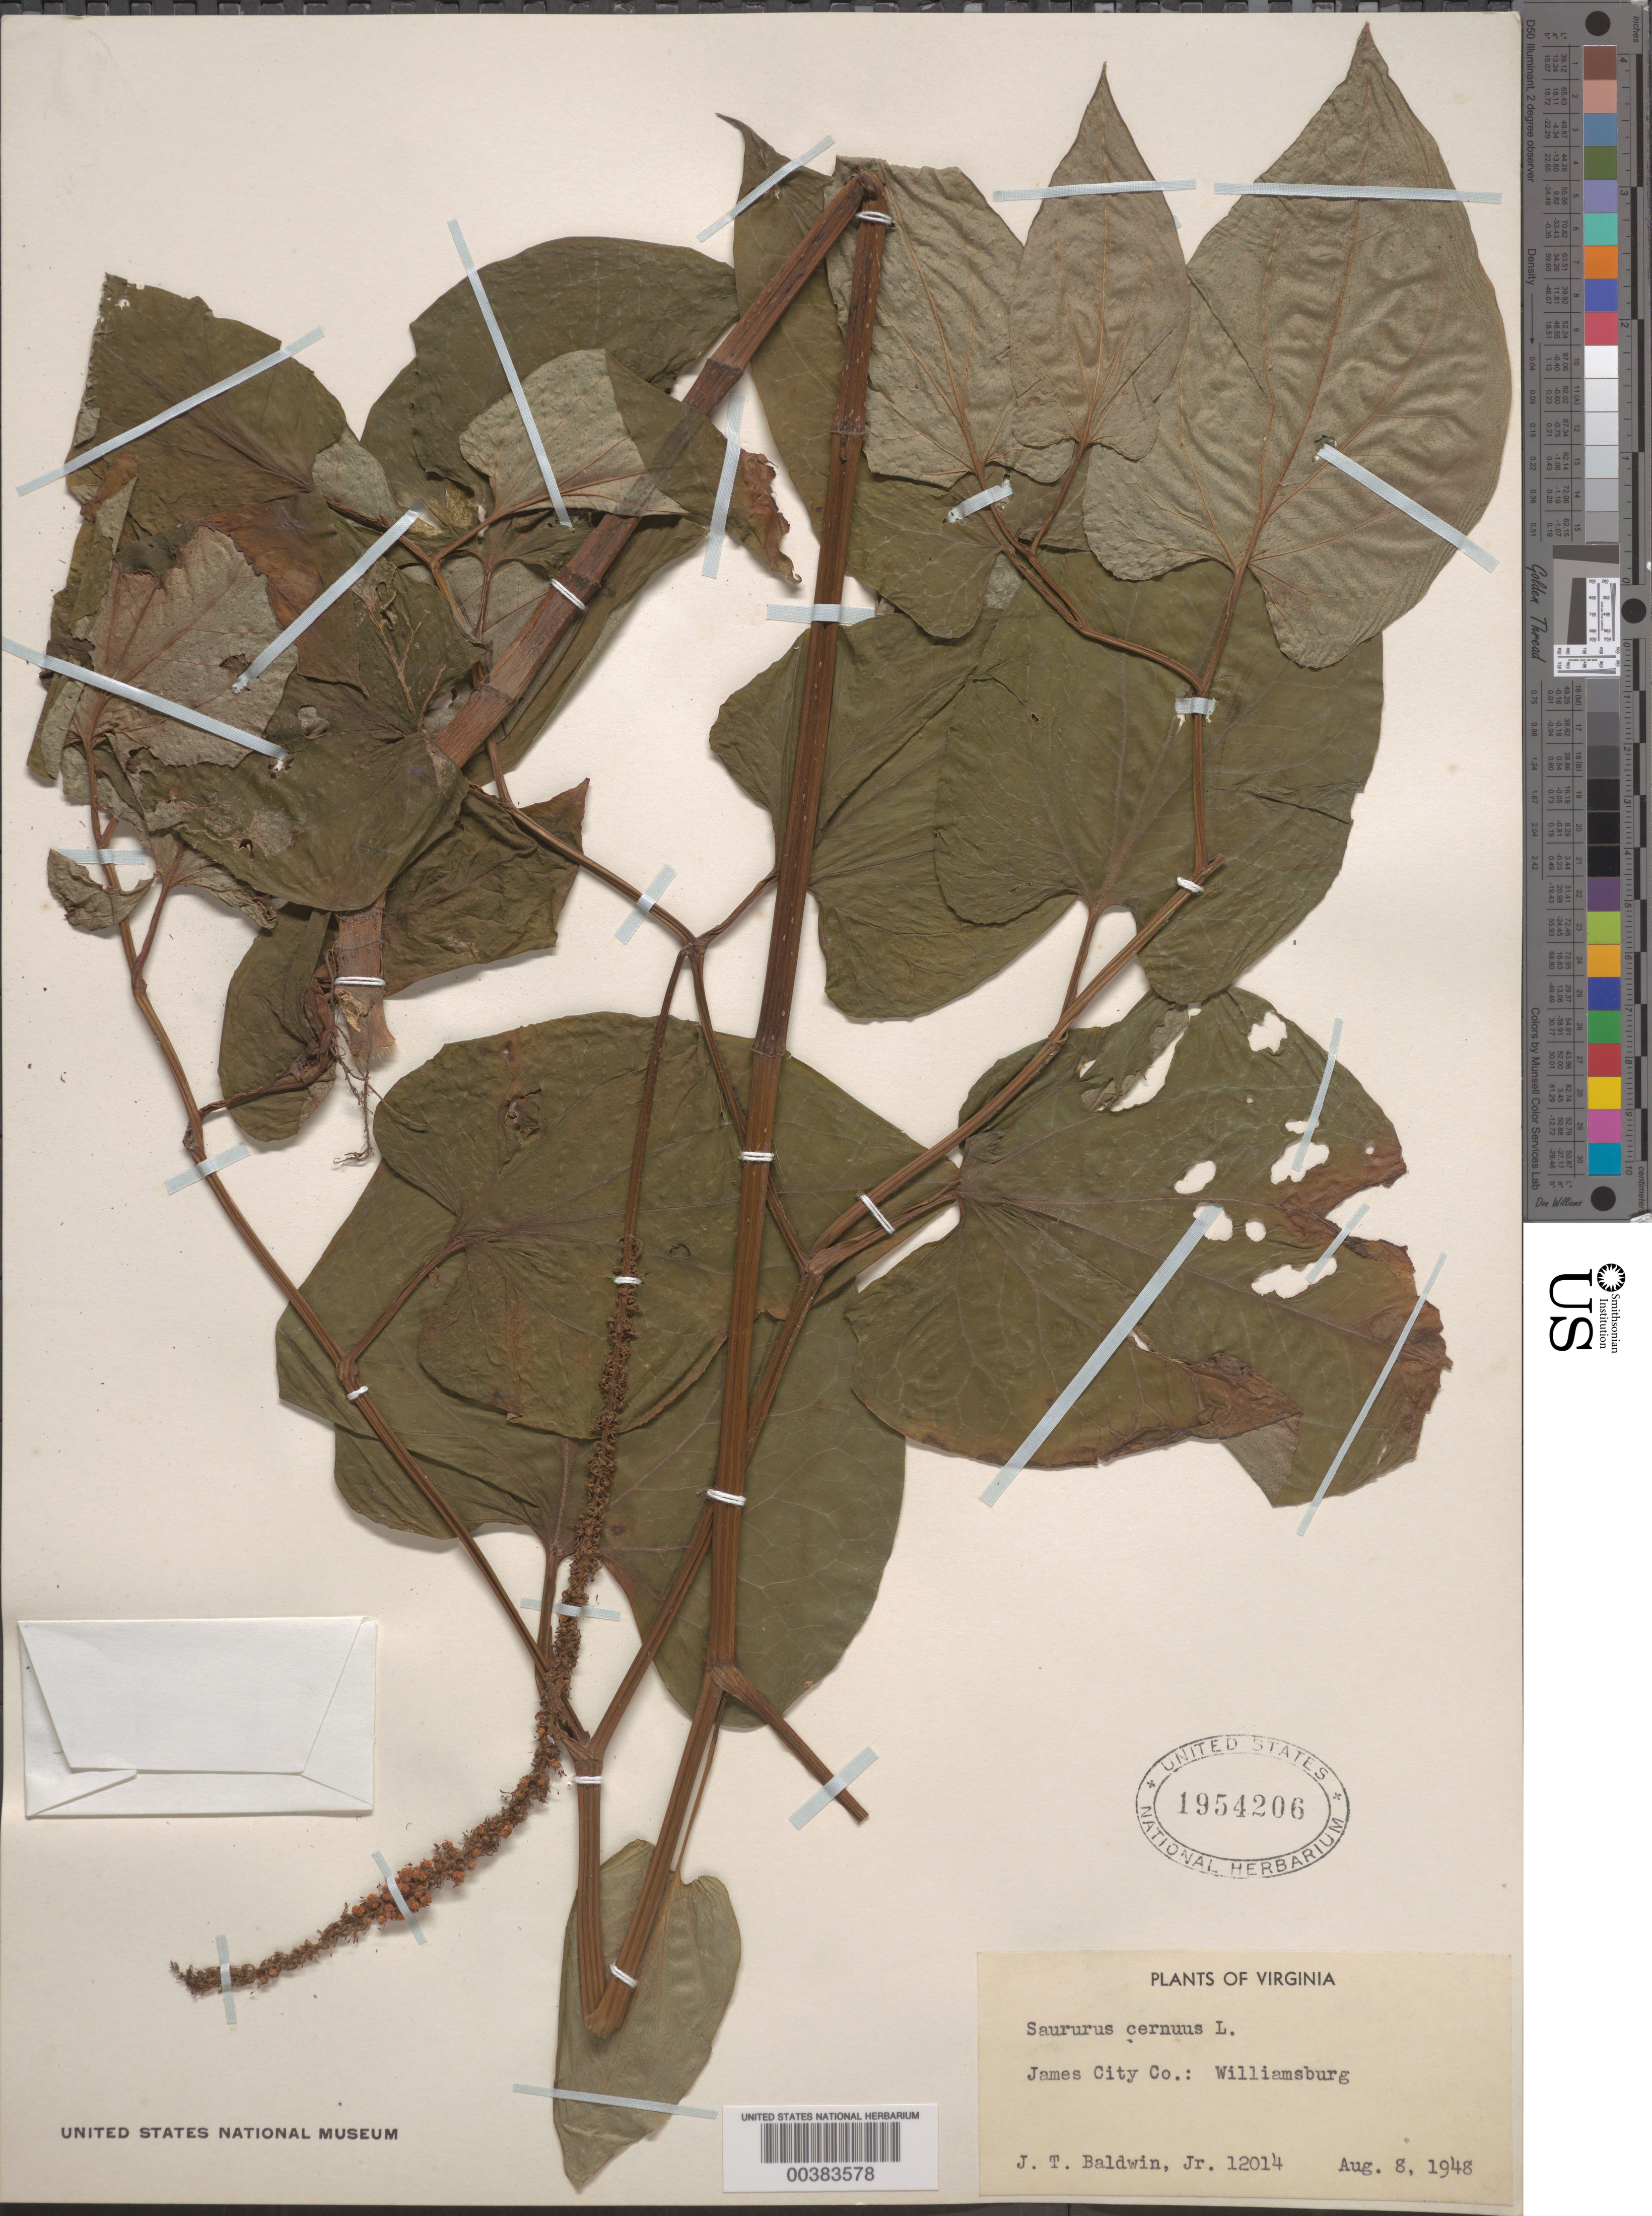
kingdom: Plantae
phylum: Tracheophyta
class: Magnoliopsida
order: Piperales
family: Saururaceae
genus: Saururus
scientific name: Saururus cernuus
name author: L.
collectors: J. T. Baldwin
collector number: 12014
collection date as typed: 08 Aug 1948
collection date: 1948-08-08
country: United States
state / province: Virginia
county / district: James City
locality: Williamsburg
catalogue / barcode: US 1954206